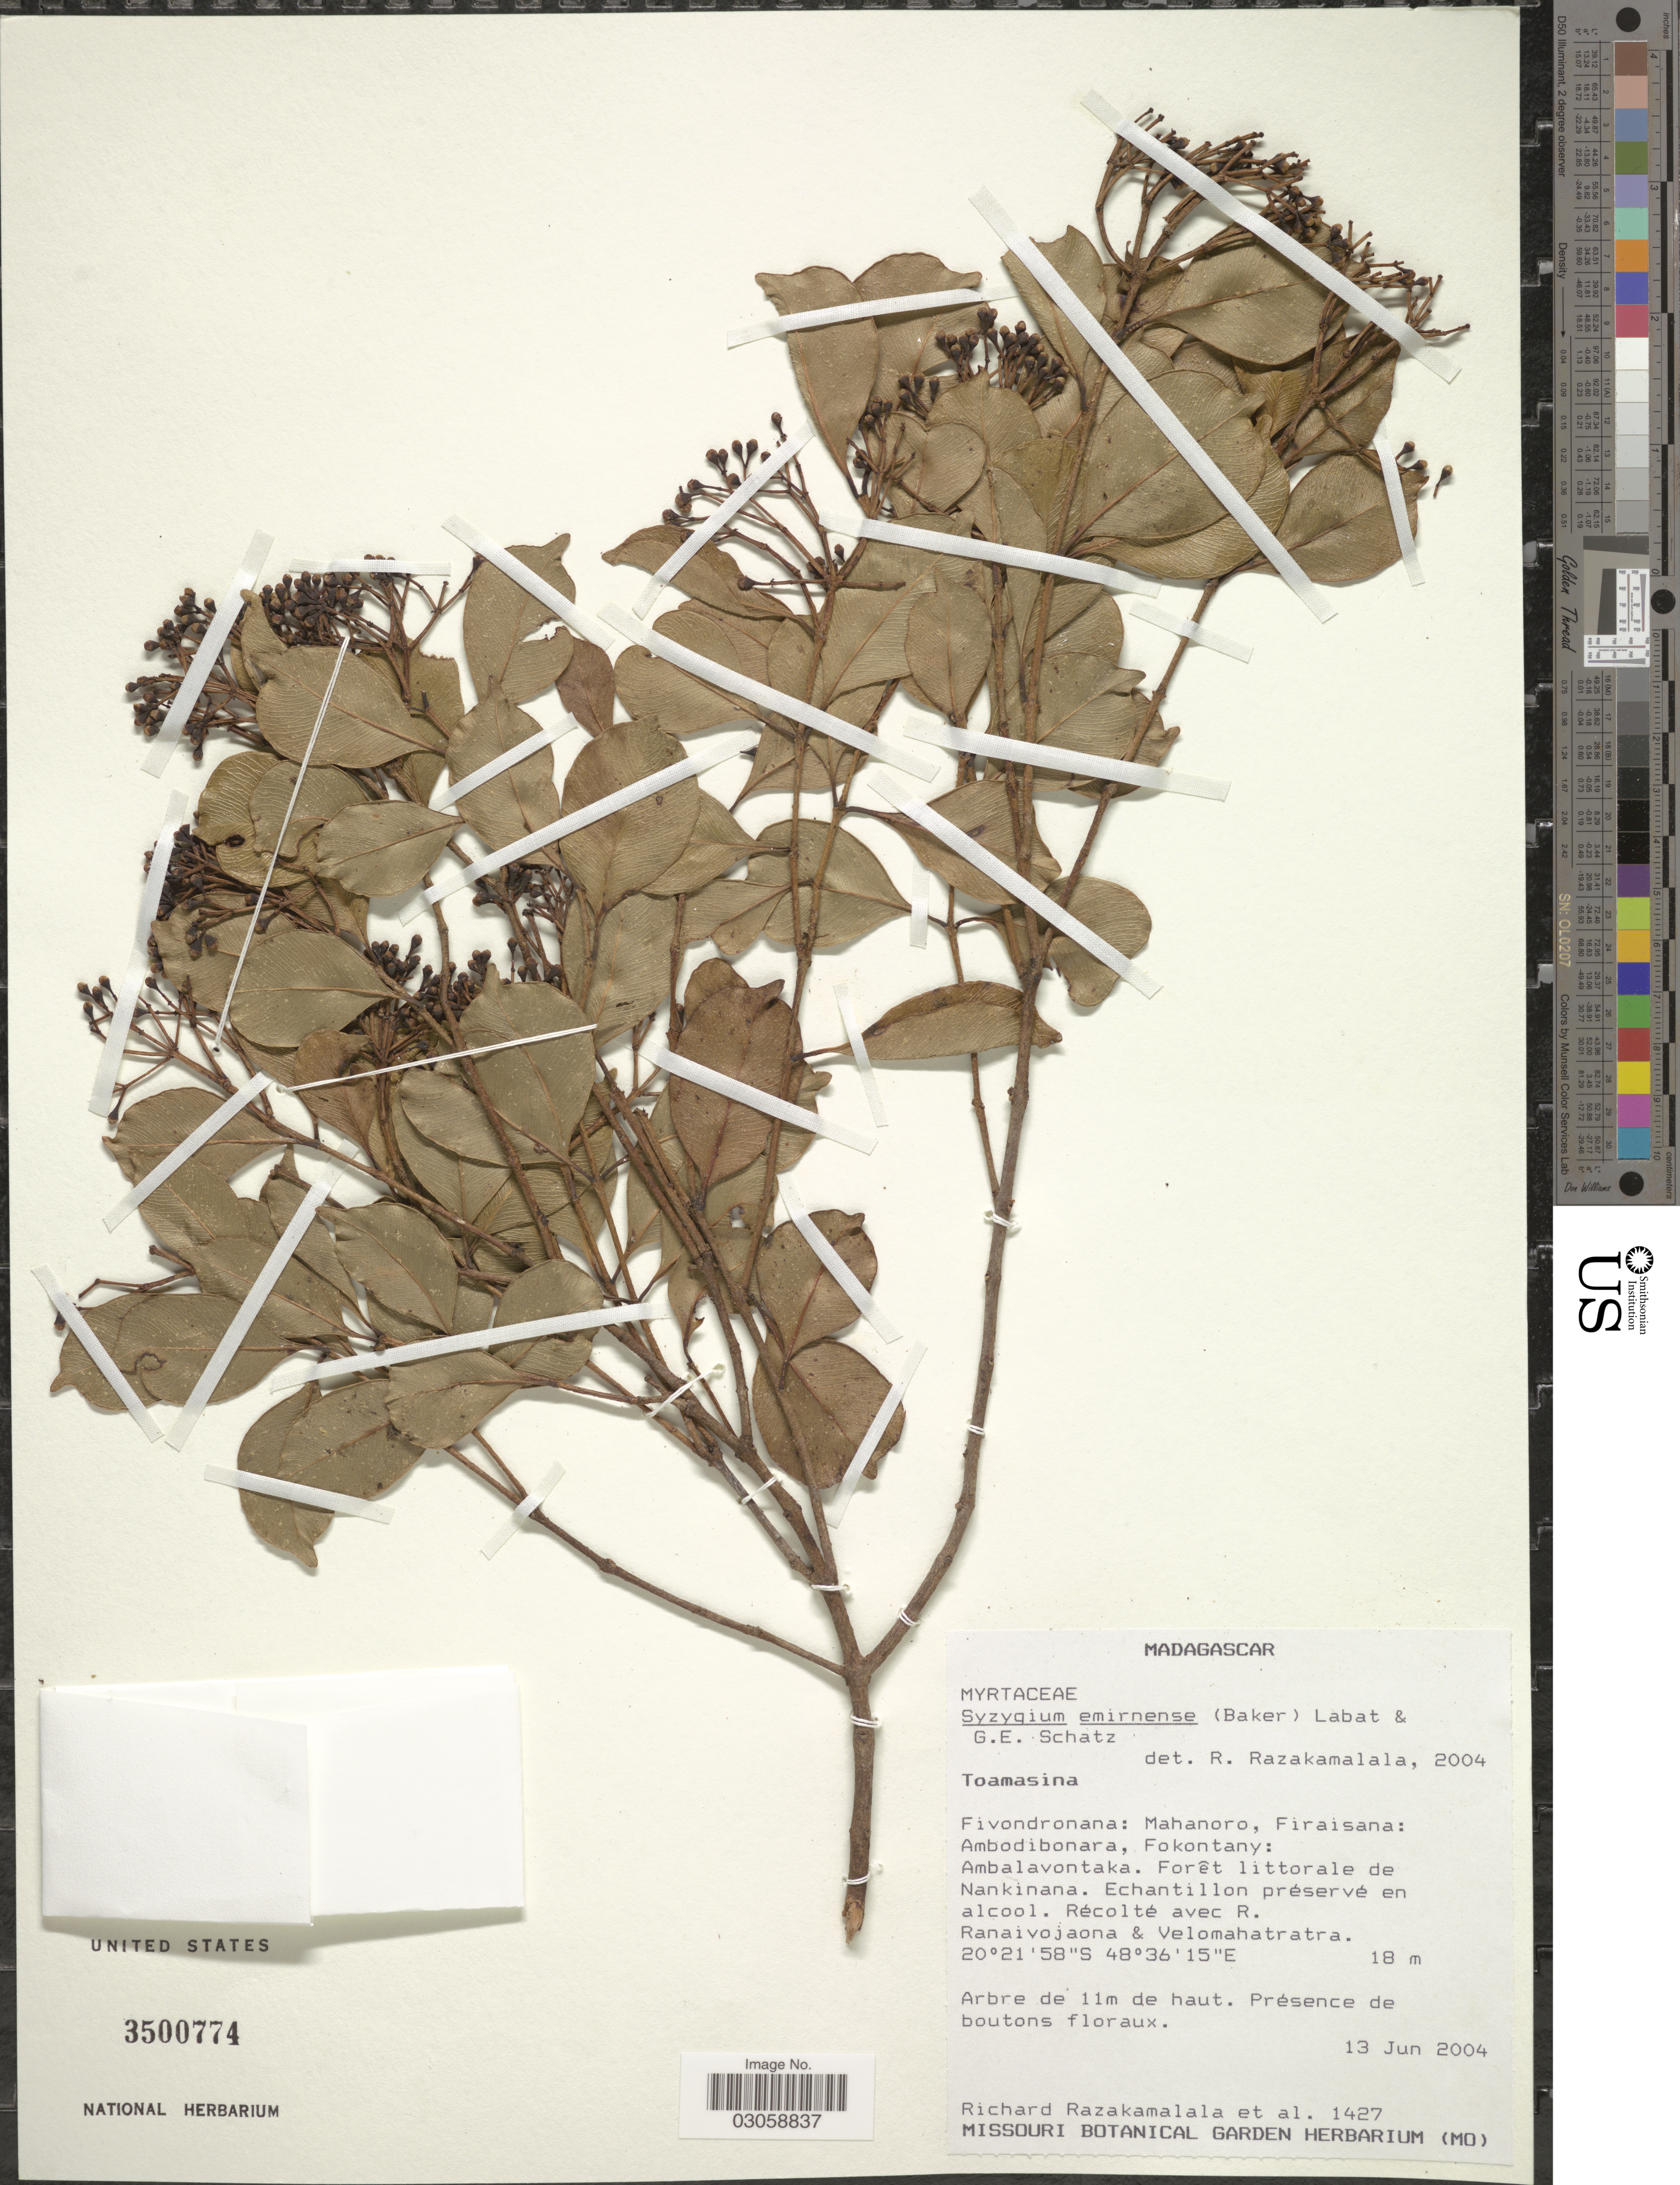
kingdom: Plantae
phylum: Tracheophyta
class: Magnoliopsida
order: Myrtales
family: Myrtaceae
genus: Syzygium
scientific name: Syzygium emirnense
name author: (Baker) Labat & G.E. Schatz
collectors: R. Razakamalala, R. Ranaivojaona & Velomahatratra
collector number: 1427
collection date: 2004-06-13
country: Madagascar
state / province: Atsinanana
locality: Fivondronana: Mahanoro, Firaisana: Ambodibonara, Fokontany: Ambalavontaka, Forêt littorale de Nankinana.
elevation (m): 18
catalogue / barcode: US 3500774